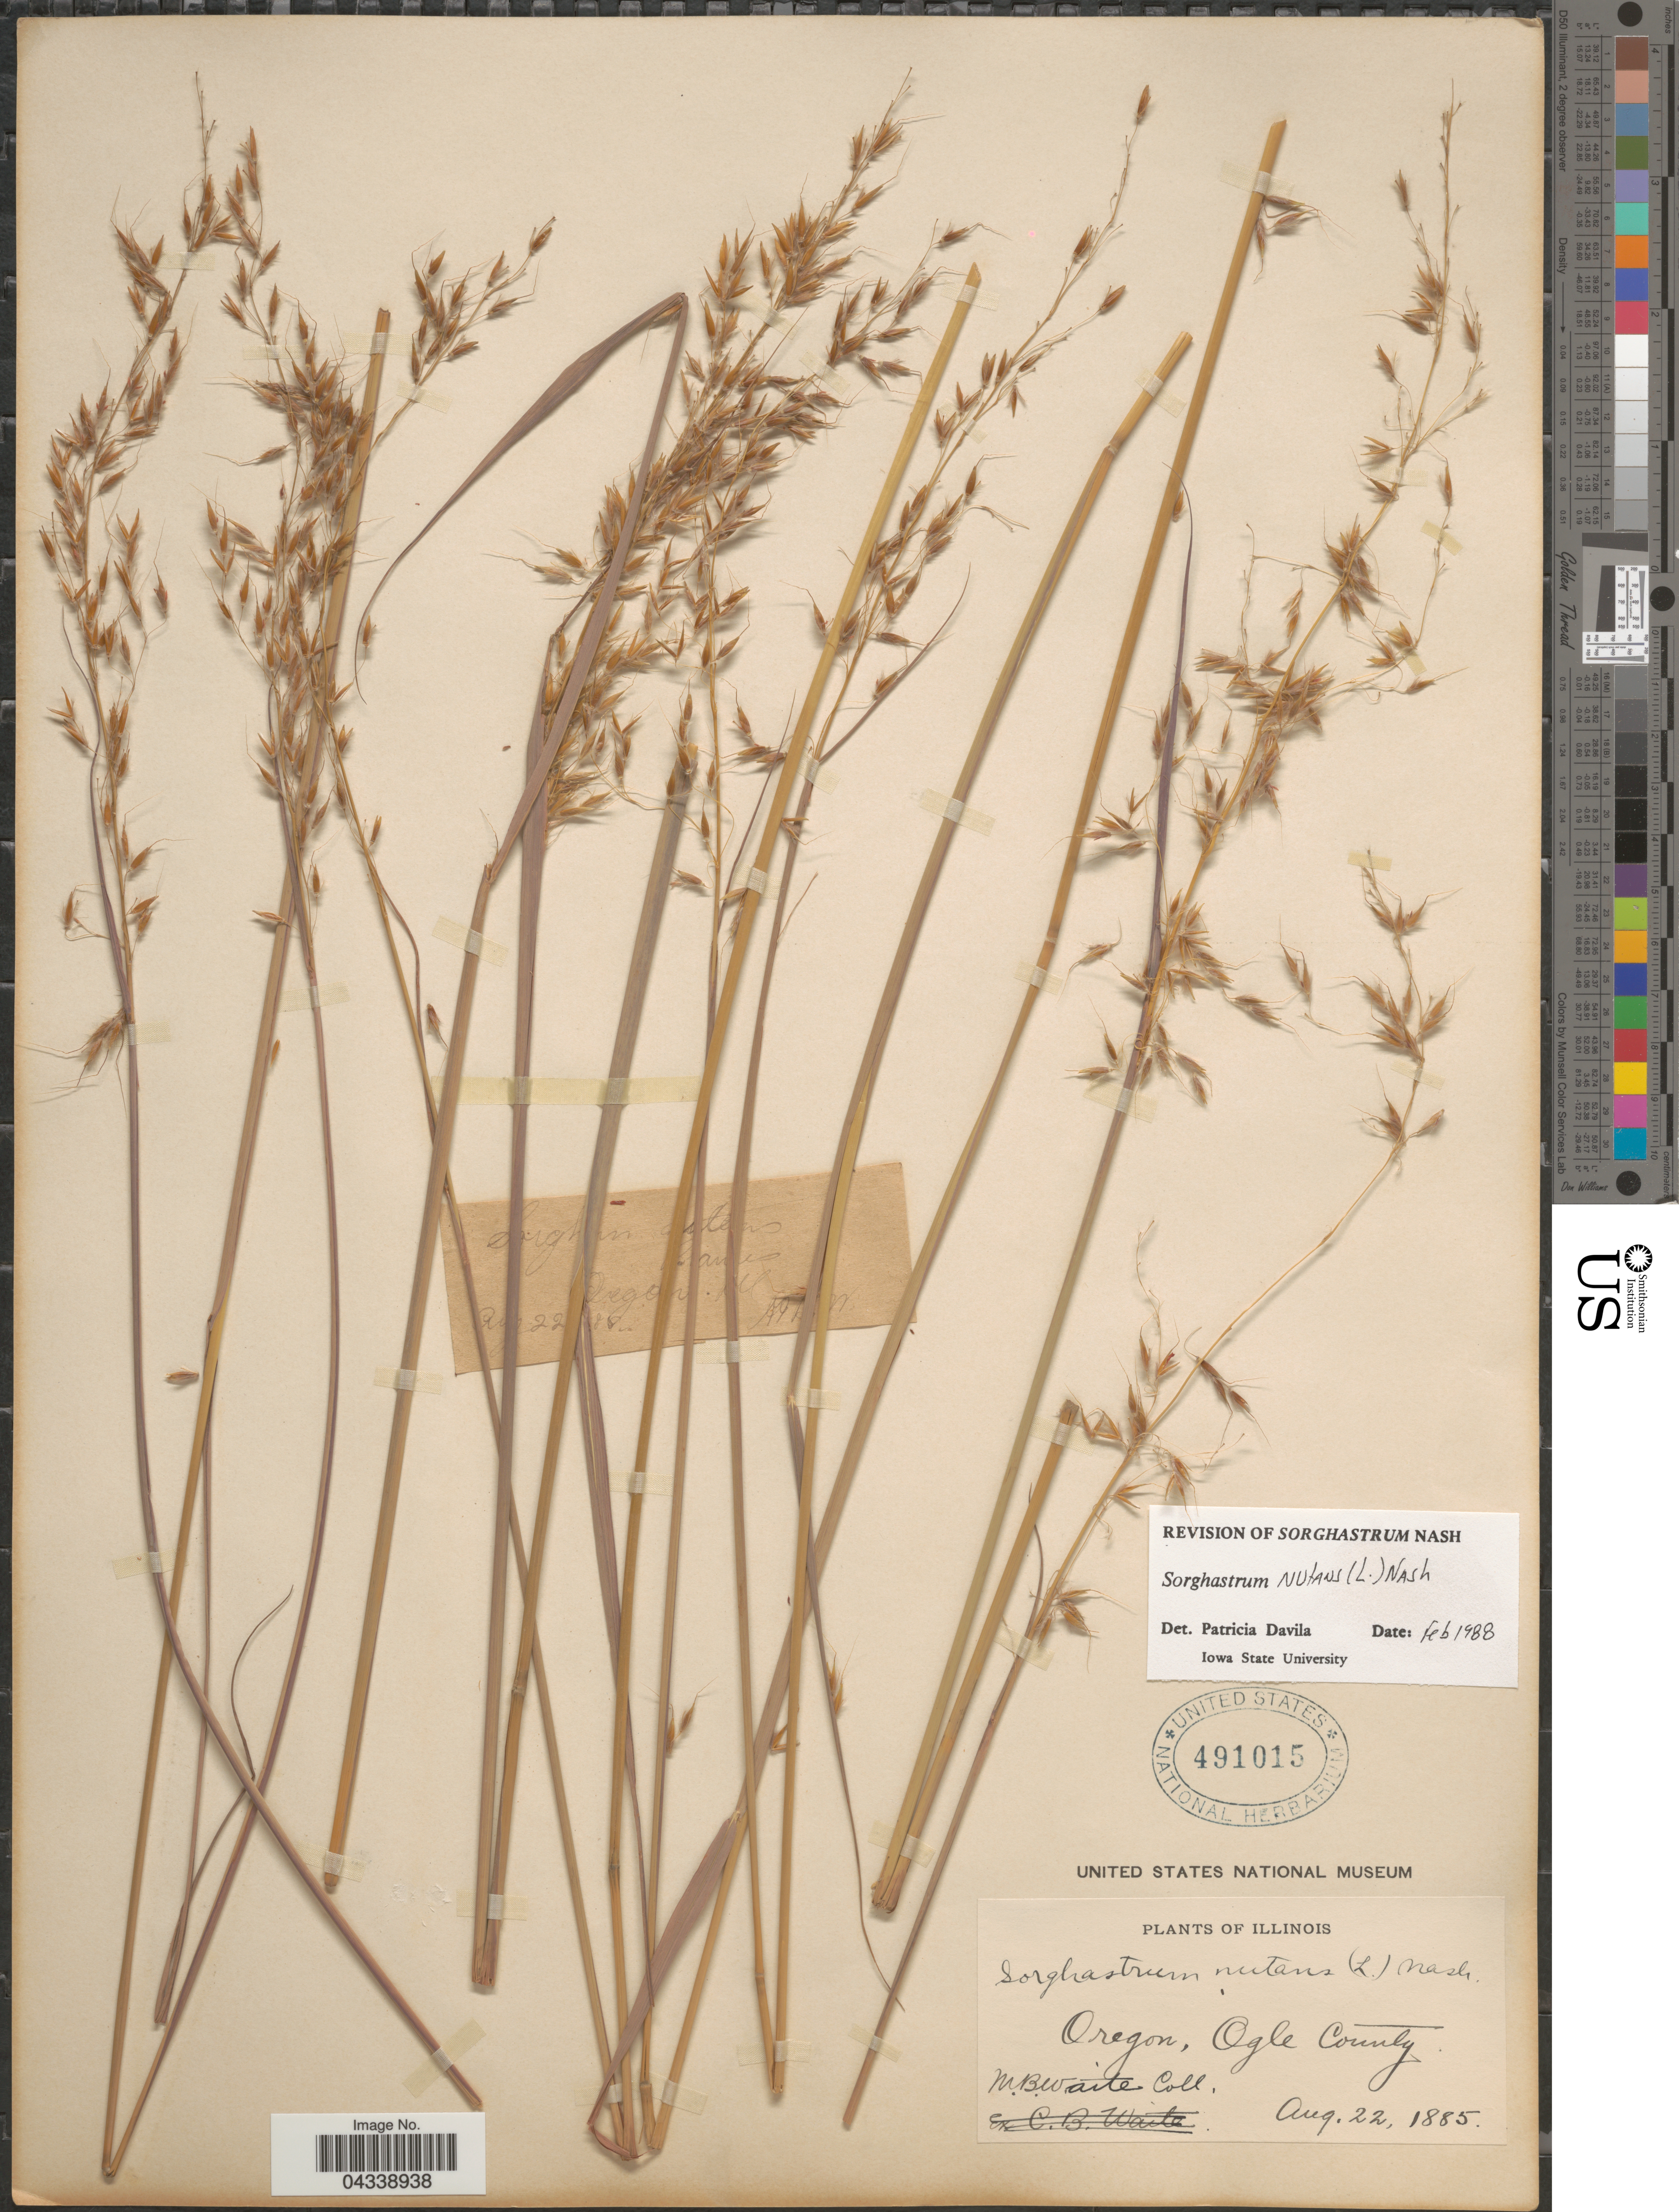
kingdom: Plantae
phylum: Tracheophyta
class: Liliopsida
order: Poales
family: Poaceae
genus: Sorghastrum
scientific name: Sorghastrum nutans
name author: (L.) Nash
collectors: M. B. Waite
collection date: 1885-08-22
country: United States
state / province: Oregon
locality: Ogle County.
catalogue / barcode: US 491015